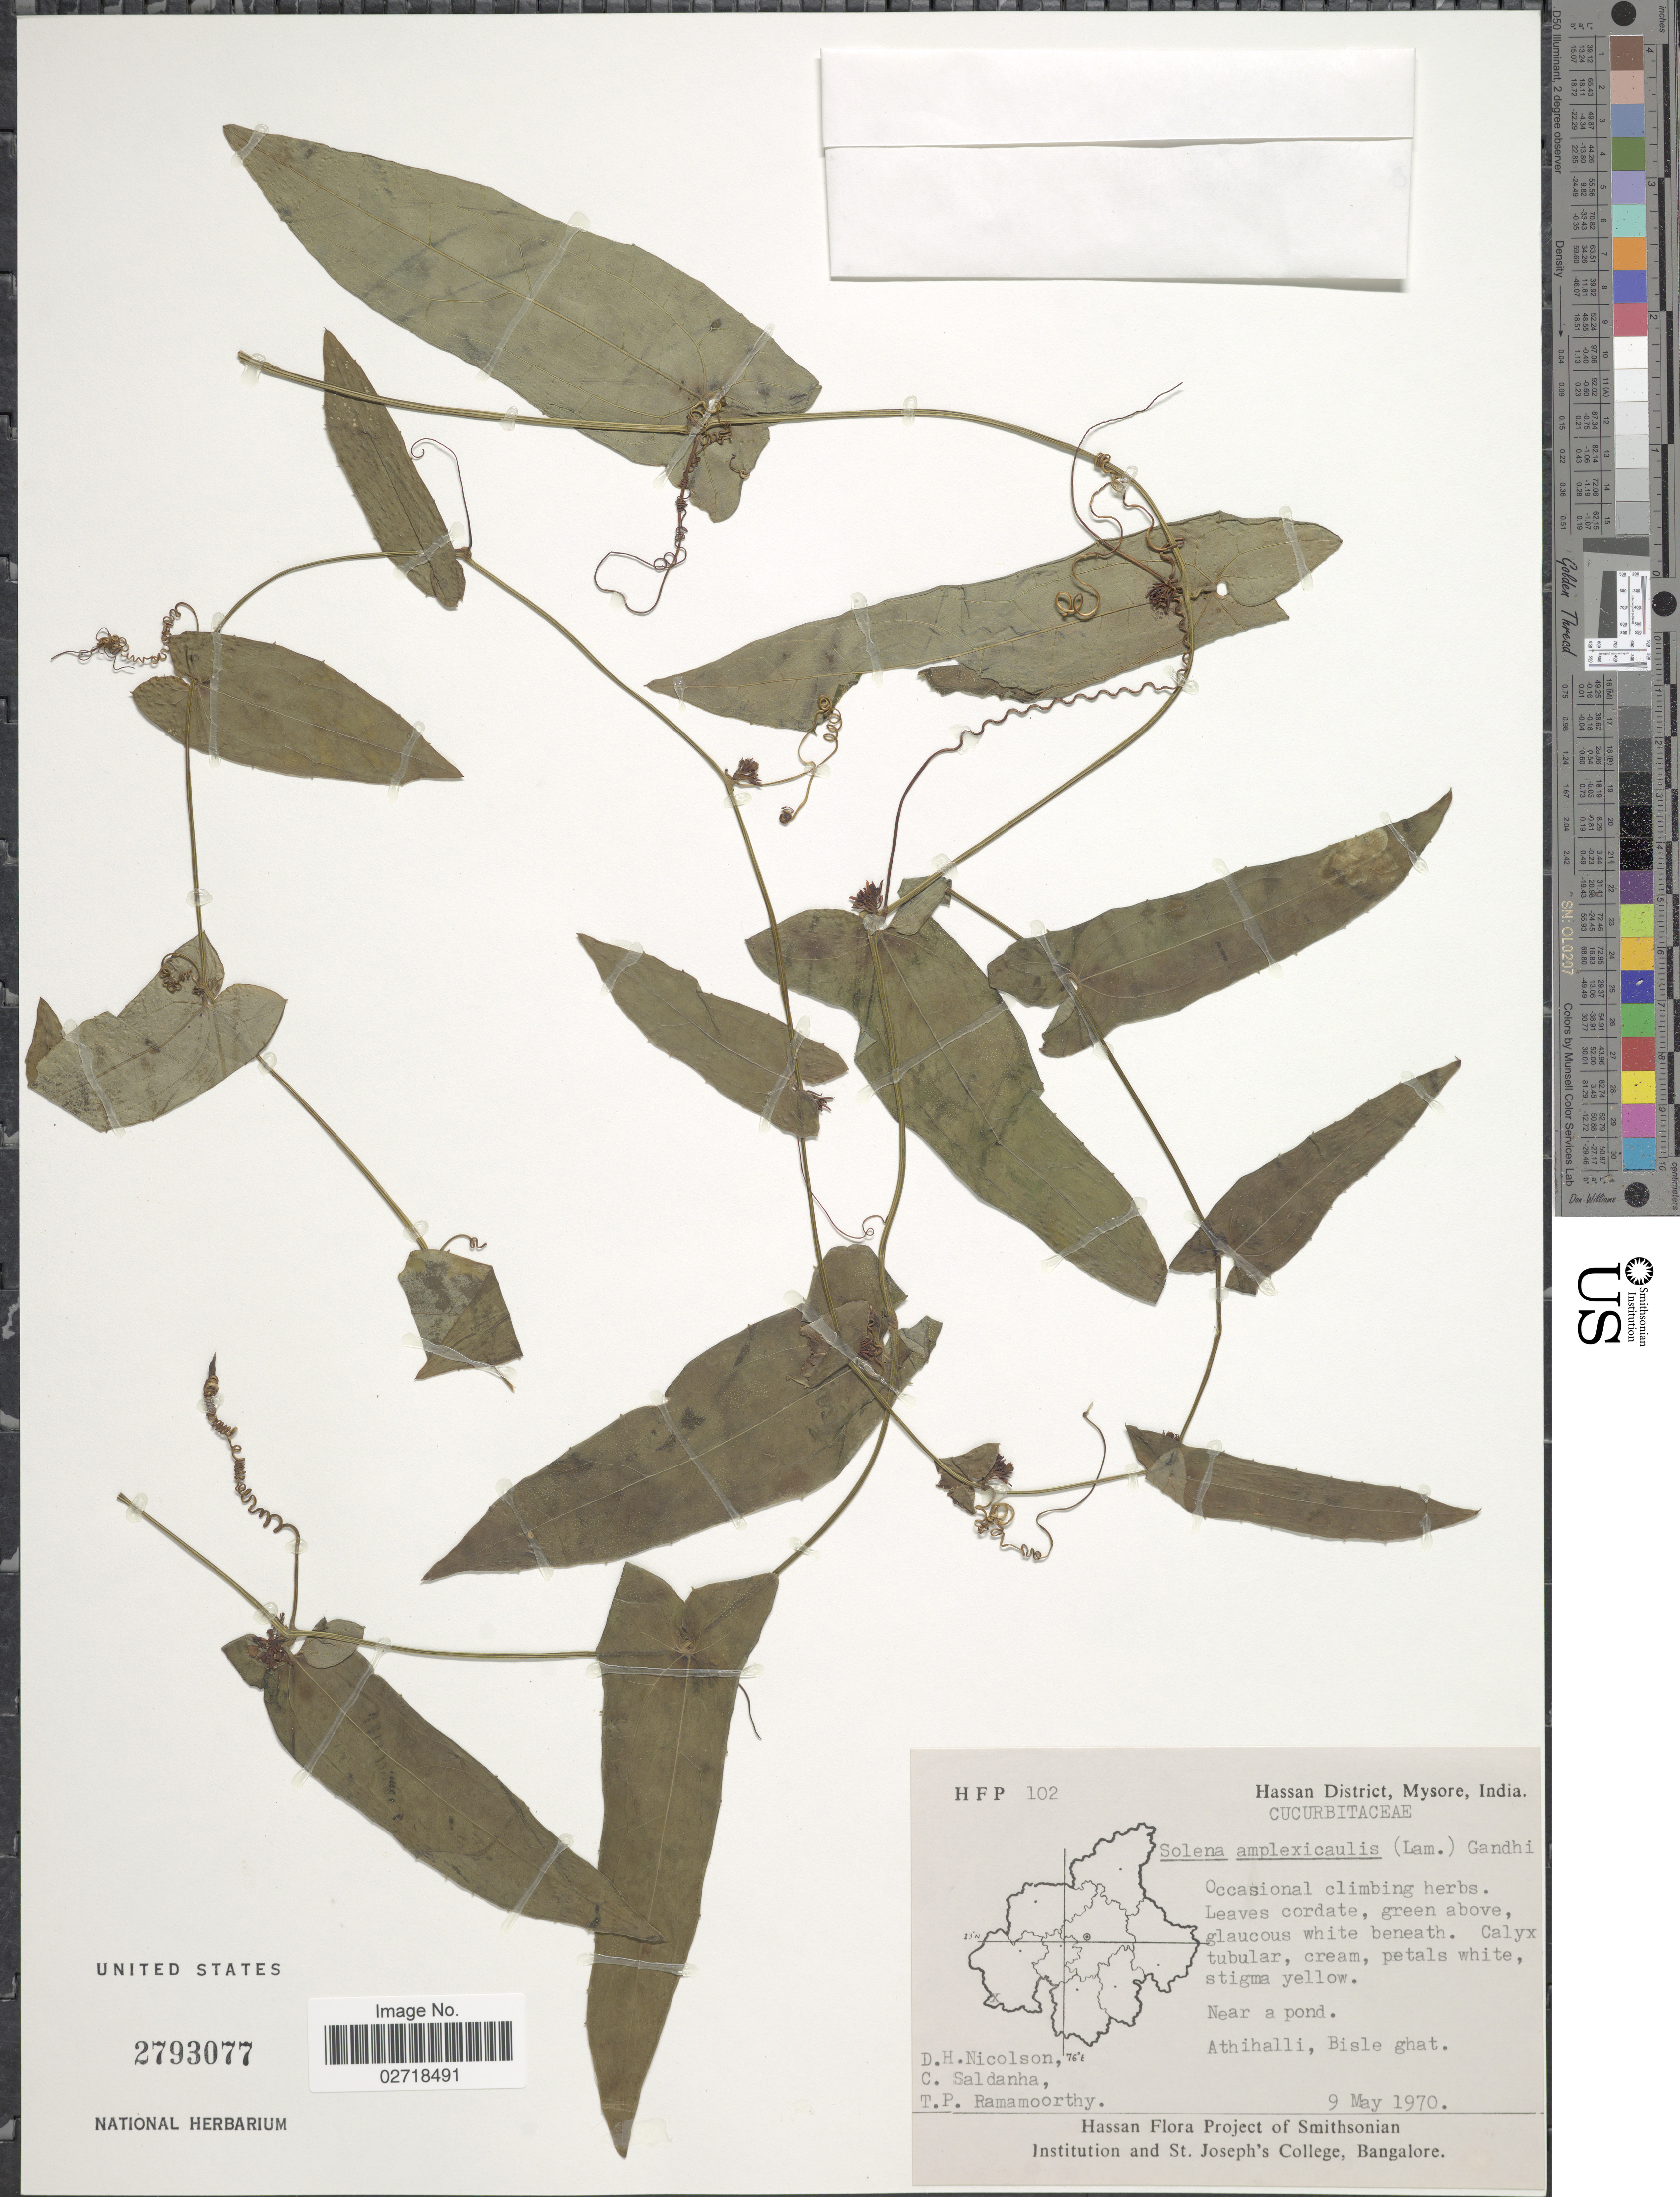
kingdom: Plantae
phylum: Tracheophyta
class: Magnoliopsida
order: Cucurbitales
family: Cucurbitaceae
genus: Solena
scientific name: Solena amplexicaulis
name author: (Lam.) Gandhi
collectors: D. H. Nicolson, C. Saldanha & T. P. Ramamoorthy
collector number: HFP 102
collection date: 1970-05-09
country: India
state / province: Karnataka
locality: Hassan District, Mysore, India, Athihalli, Bisle ghat, Near a pond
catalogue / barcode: US 2793077